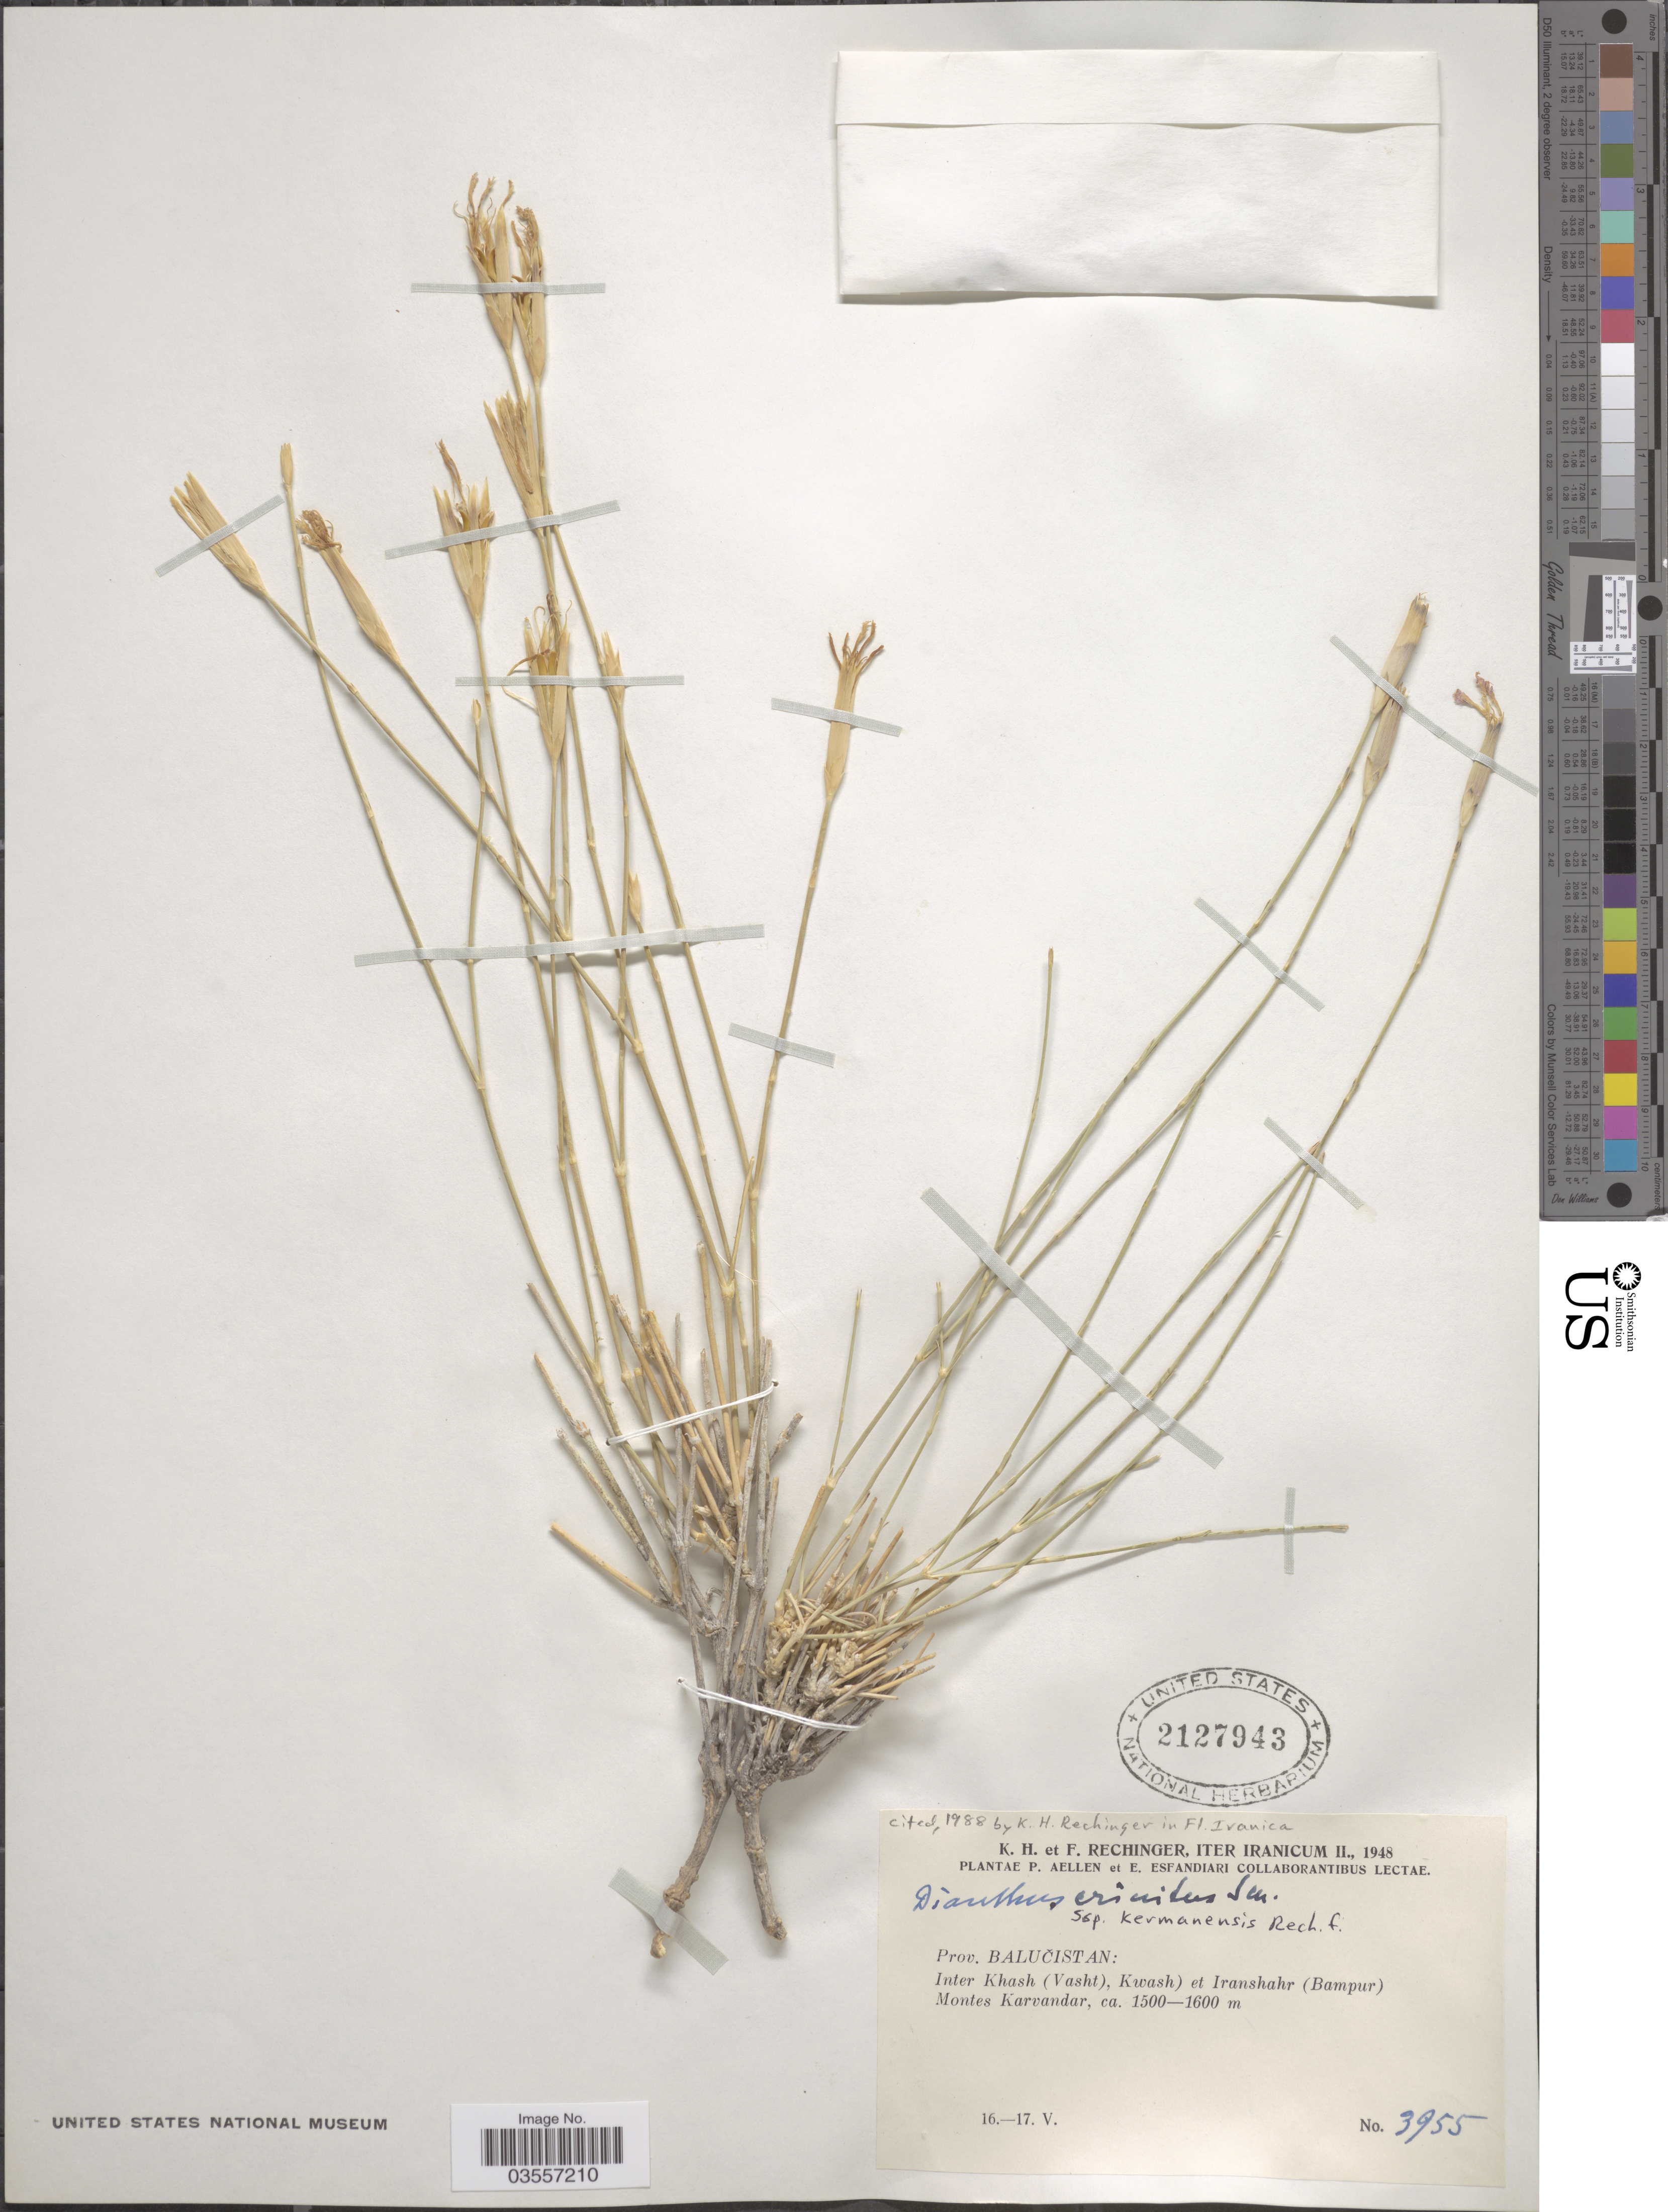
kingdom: Plantae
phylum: Tracheophyta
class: Magnoliopsida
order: Caryophyllales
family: Caryophyllaceae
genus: Dianthus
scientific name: Dianthus crinitus subsp. kermanensis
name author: Rech. f.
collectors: K. H. Rechinger & F. Rechinger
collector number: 3955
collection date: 1948-05-16/1948-05-17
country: Iran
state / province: Sistan and Baluchistan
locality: Prov. Balučistan: Inter Khash (Vasht), Kwash) et Iranshahr (Bampur). Montes Karvandar.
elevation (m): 1500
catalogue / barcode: US 2127943